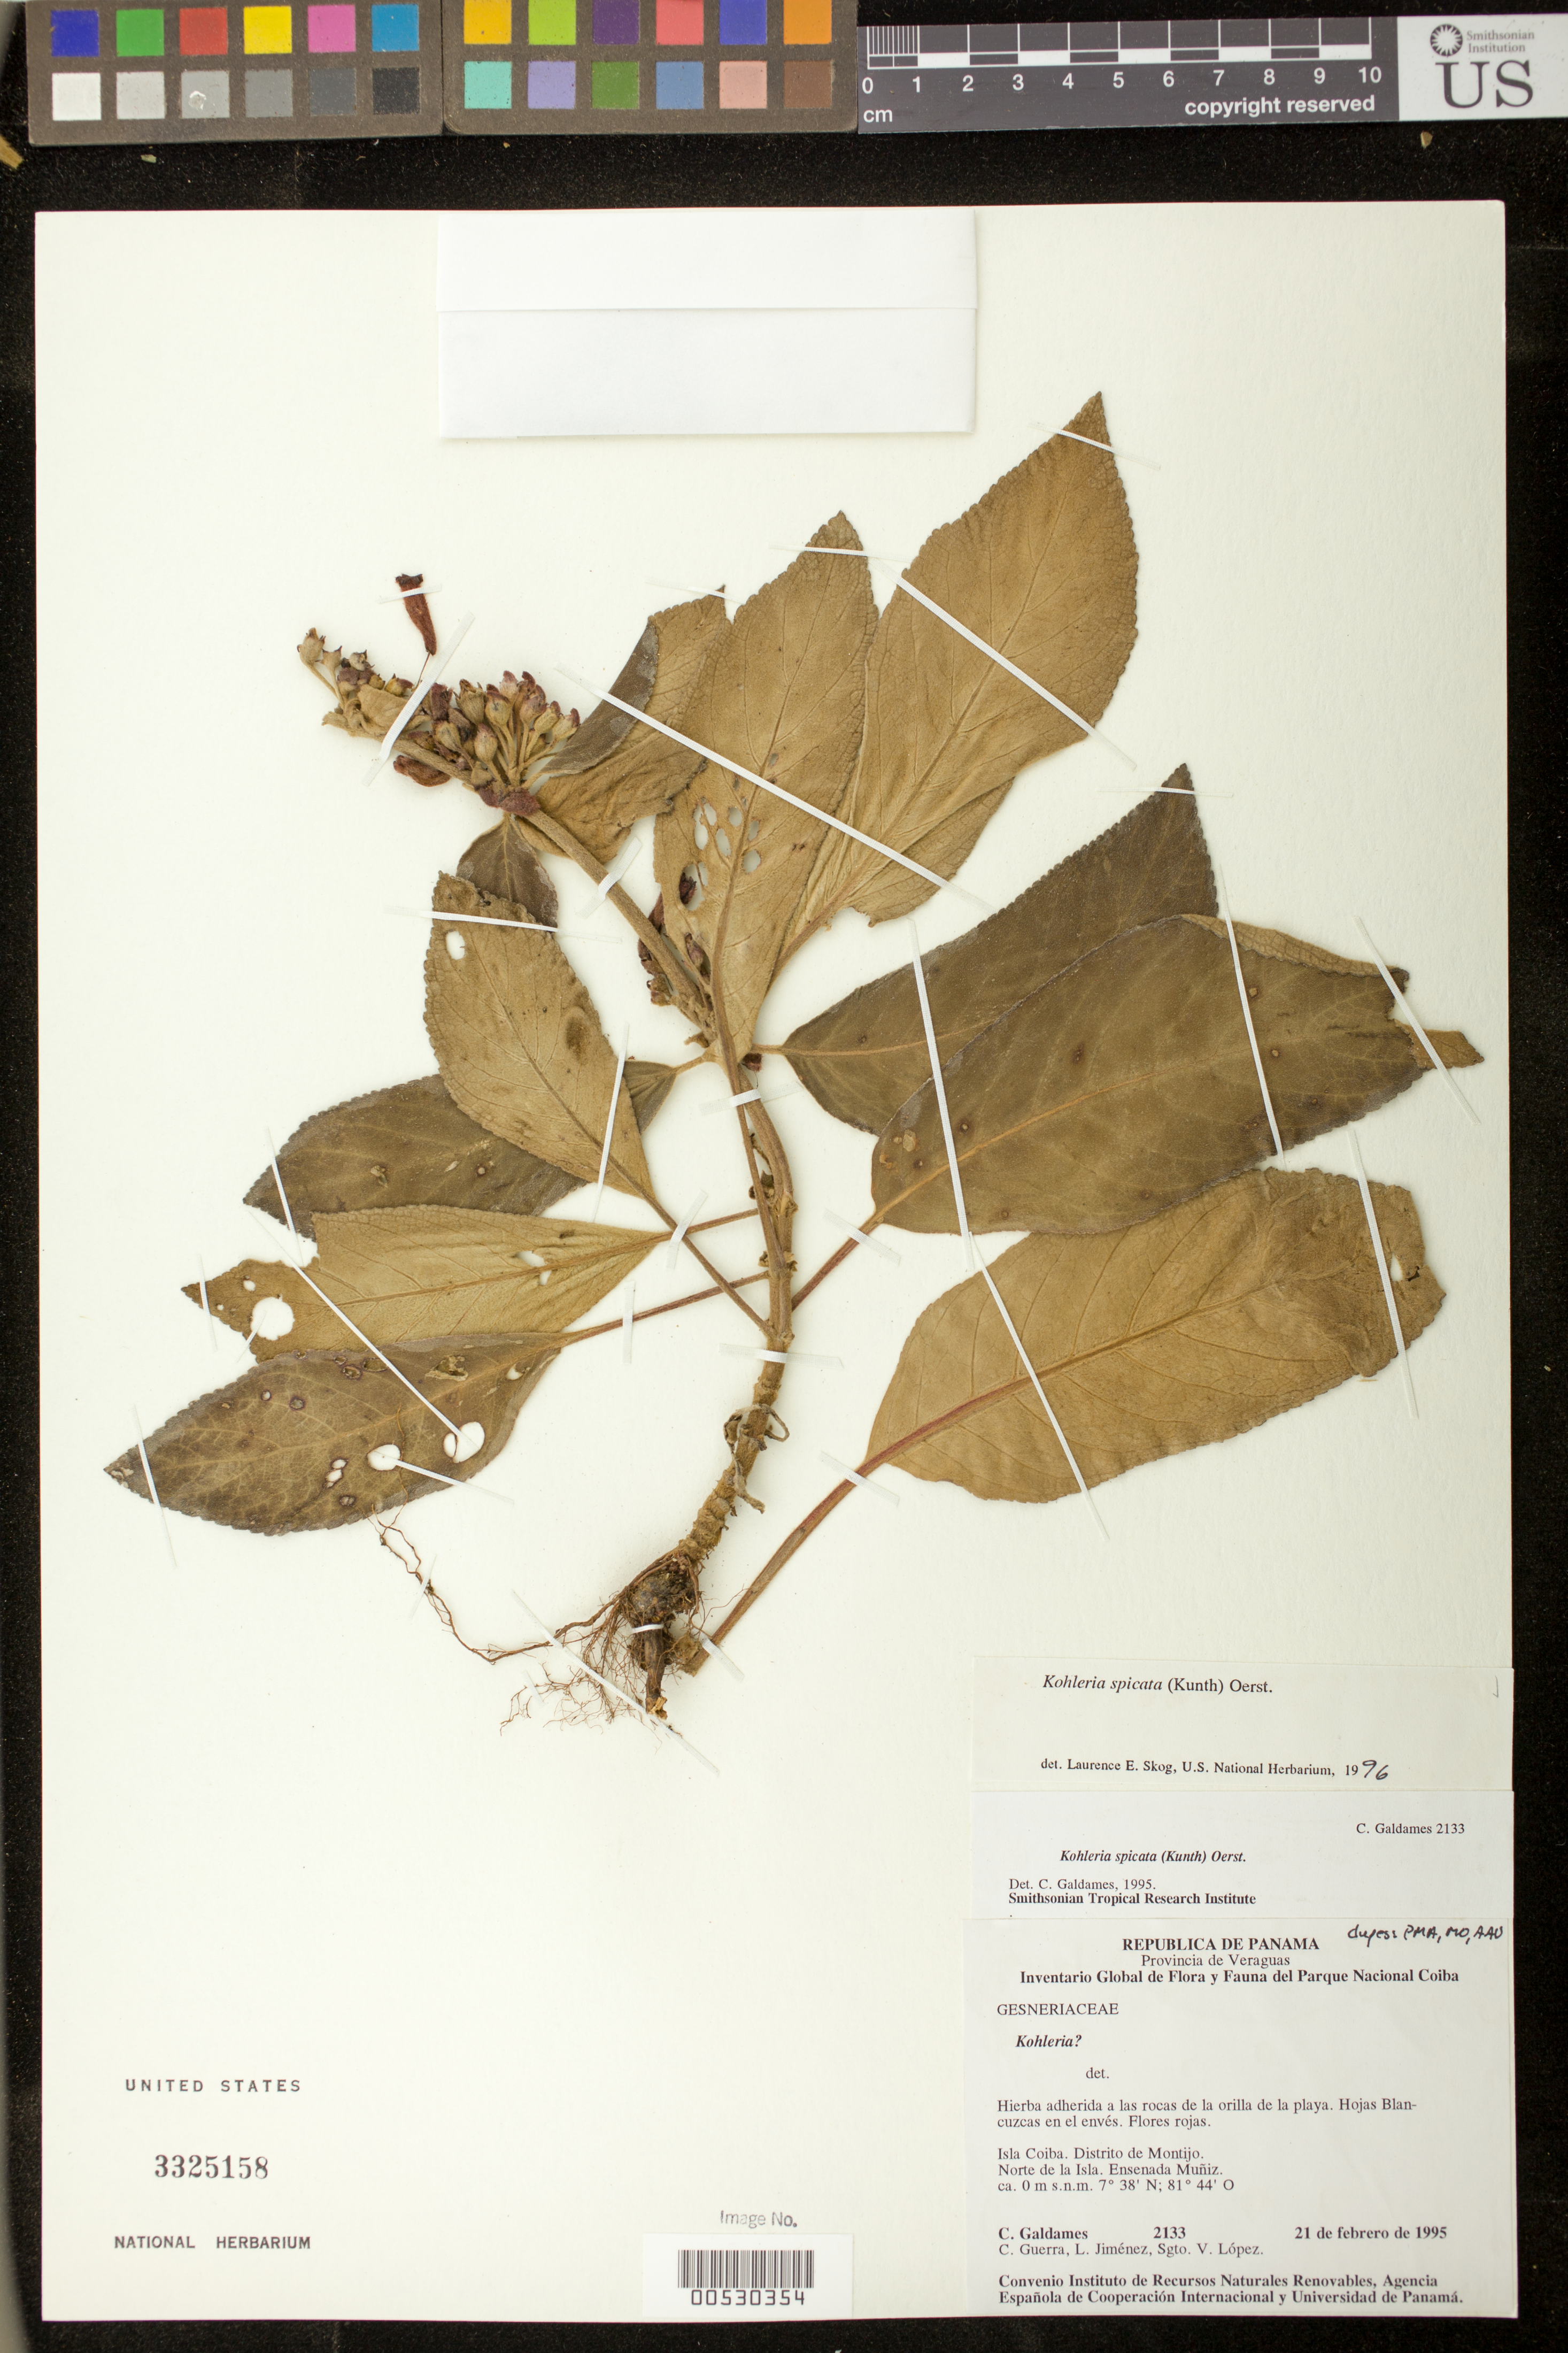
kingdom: Plantae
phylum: Tracheophyta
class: Magnoliopsida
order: Lamiales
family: Gesneriaceae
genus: Kohleria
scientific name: Kohleria spicata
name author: (Kunth) Oerst.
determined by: Skog, Laurence E.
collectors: C. Galdames, C. Guerra, L. Jiménez & S. López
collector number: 2133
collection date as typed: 21 Feb 1995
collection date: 1995-02-21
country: Panama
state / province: Veraguas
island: Coiba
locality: Isla Coiba. Distrito de Montijo. Norte de la Isla. Ensenada Muñiz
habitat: Adherida a las rocas de la orilla de la playa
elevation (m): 0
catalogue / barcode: US 3325158